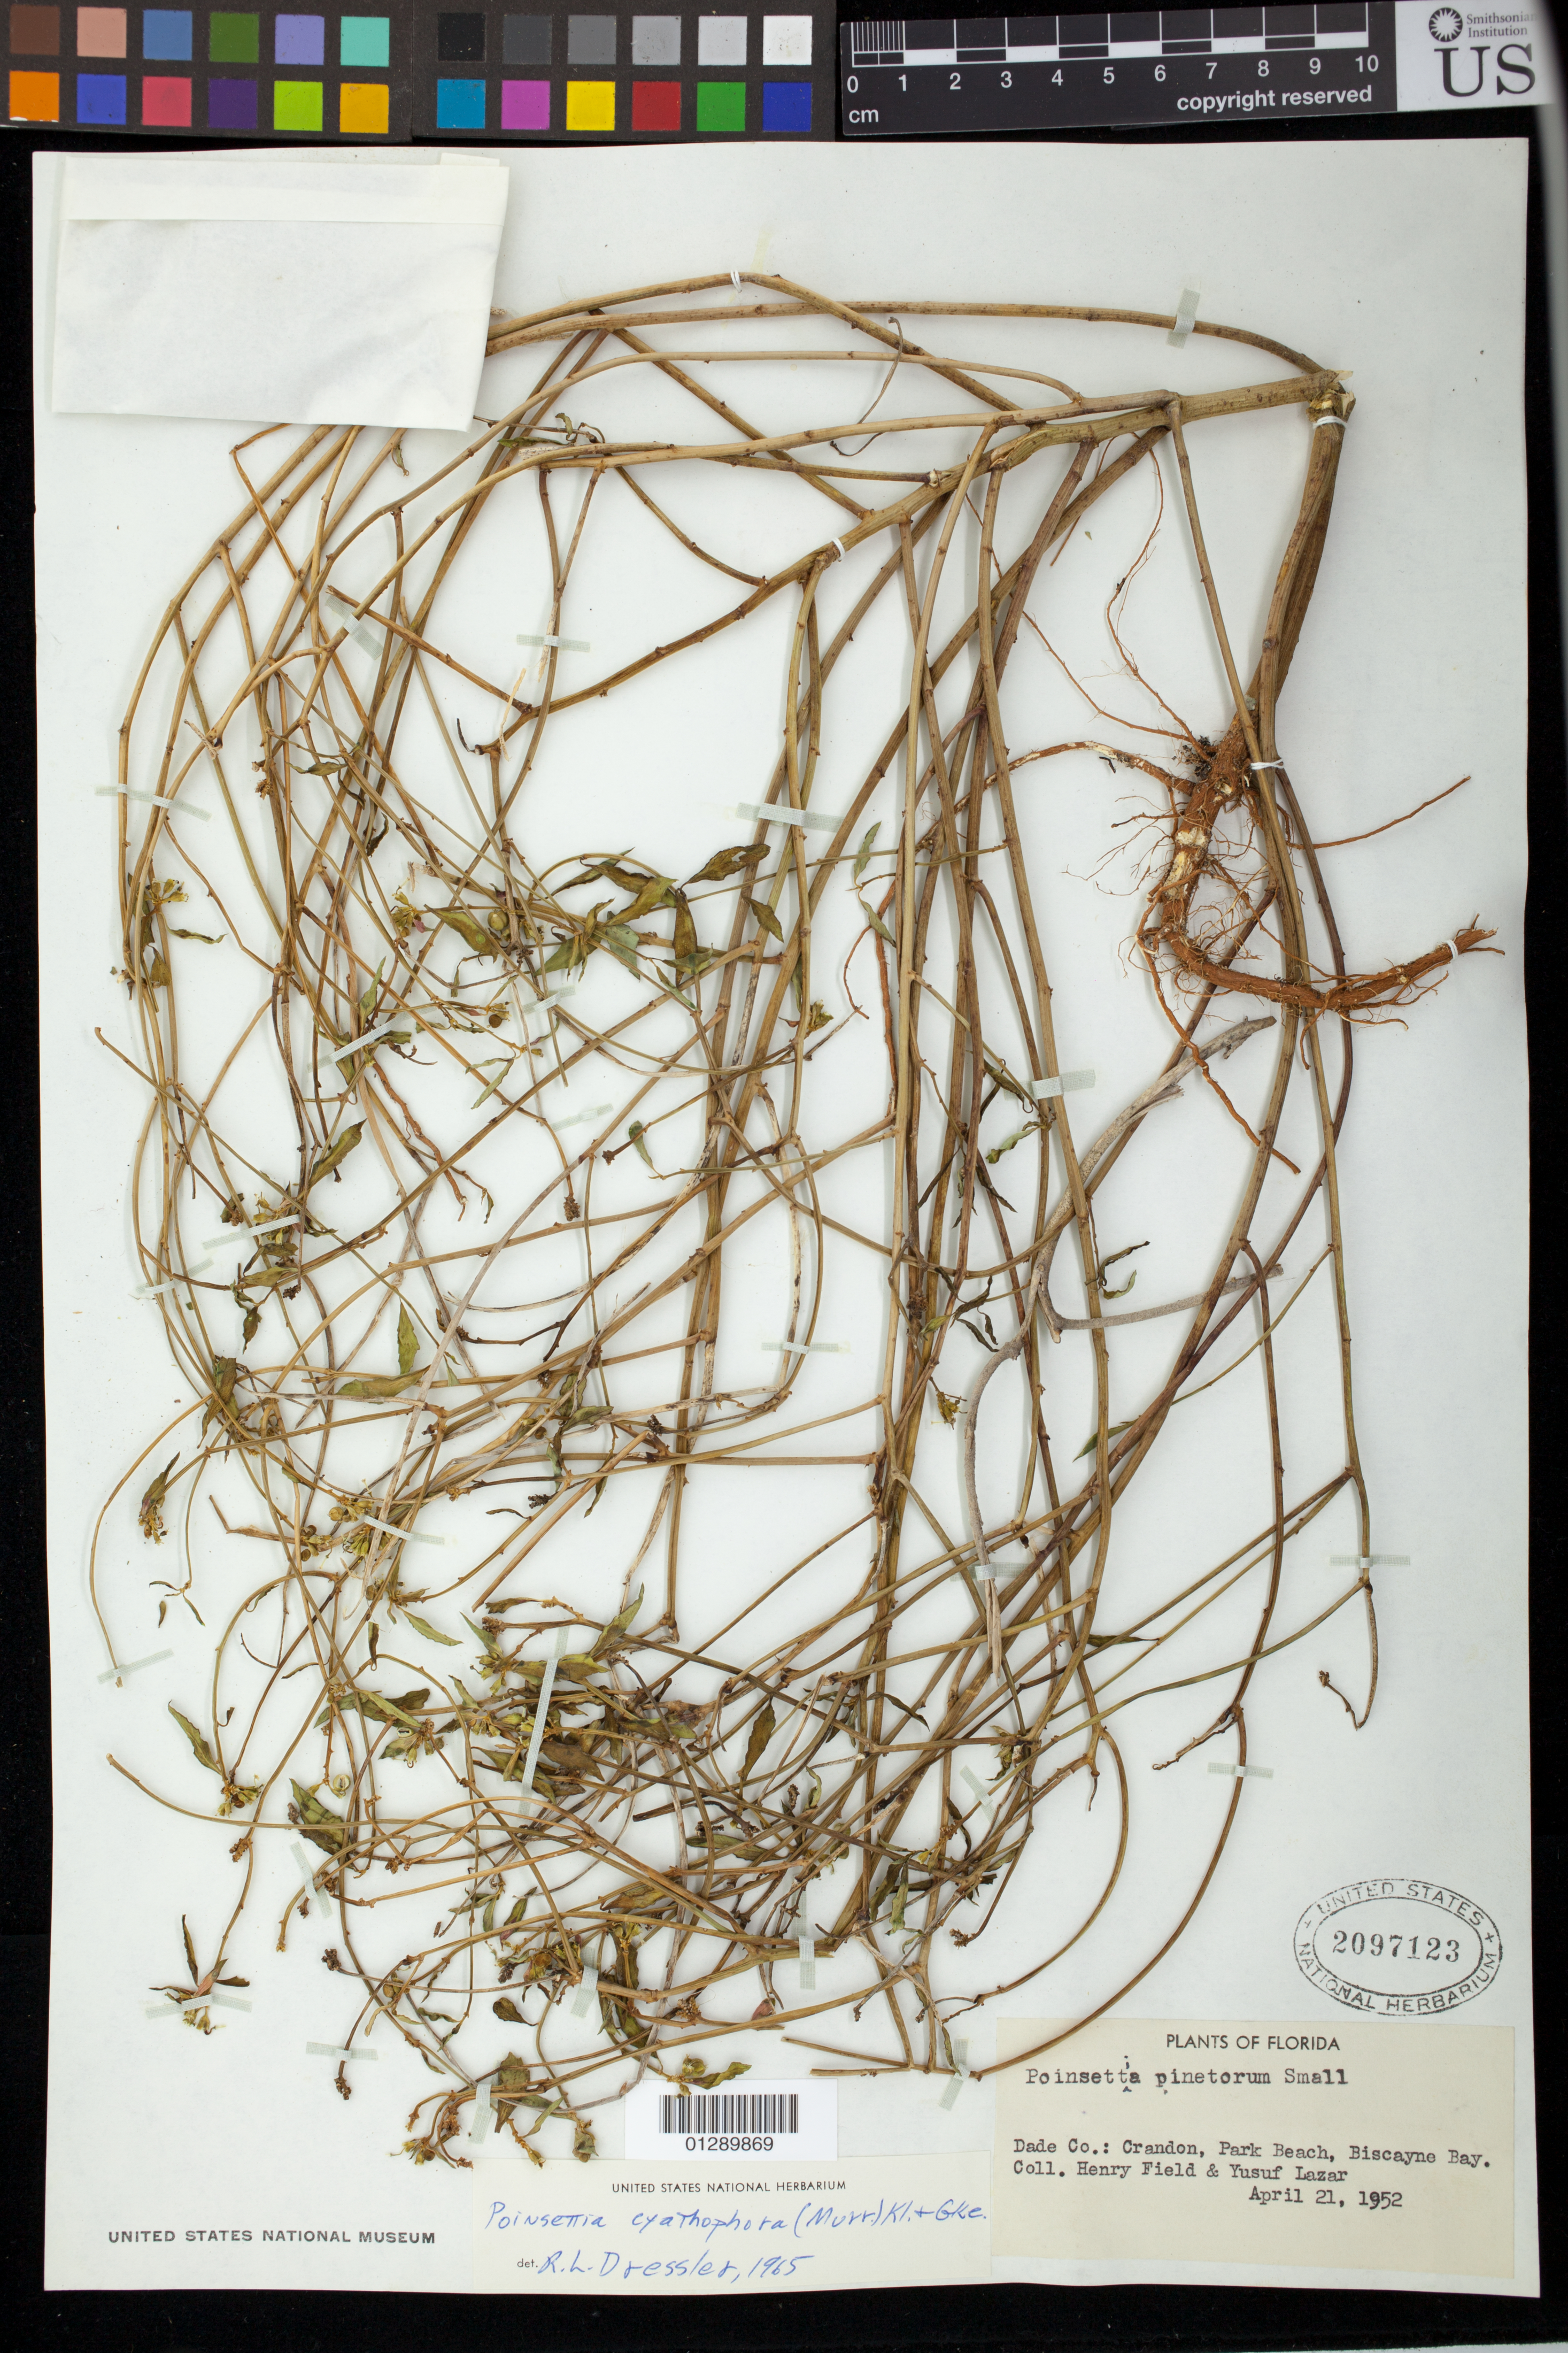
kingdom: Plantae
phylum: Tracheophyta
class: Magnoliopsida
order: Malpighiales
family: Euphorbiaceae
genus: Euphorbia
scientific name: Euphorbia heterophylla var. cyathophora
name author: (Murr.) Griseb.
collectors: H. Field & Y. Lazar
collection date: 1952-04-21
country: United States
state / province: Florida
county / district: Dade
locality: Crandon, Park Beach, Biscayne Bay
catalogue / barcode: US 2097123